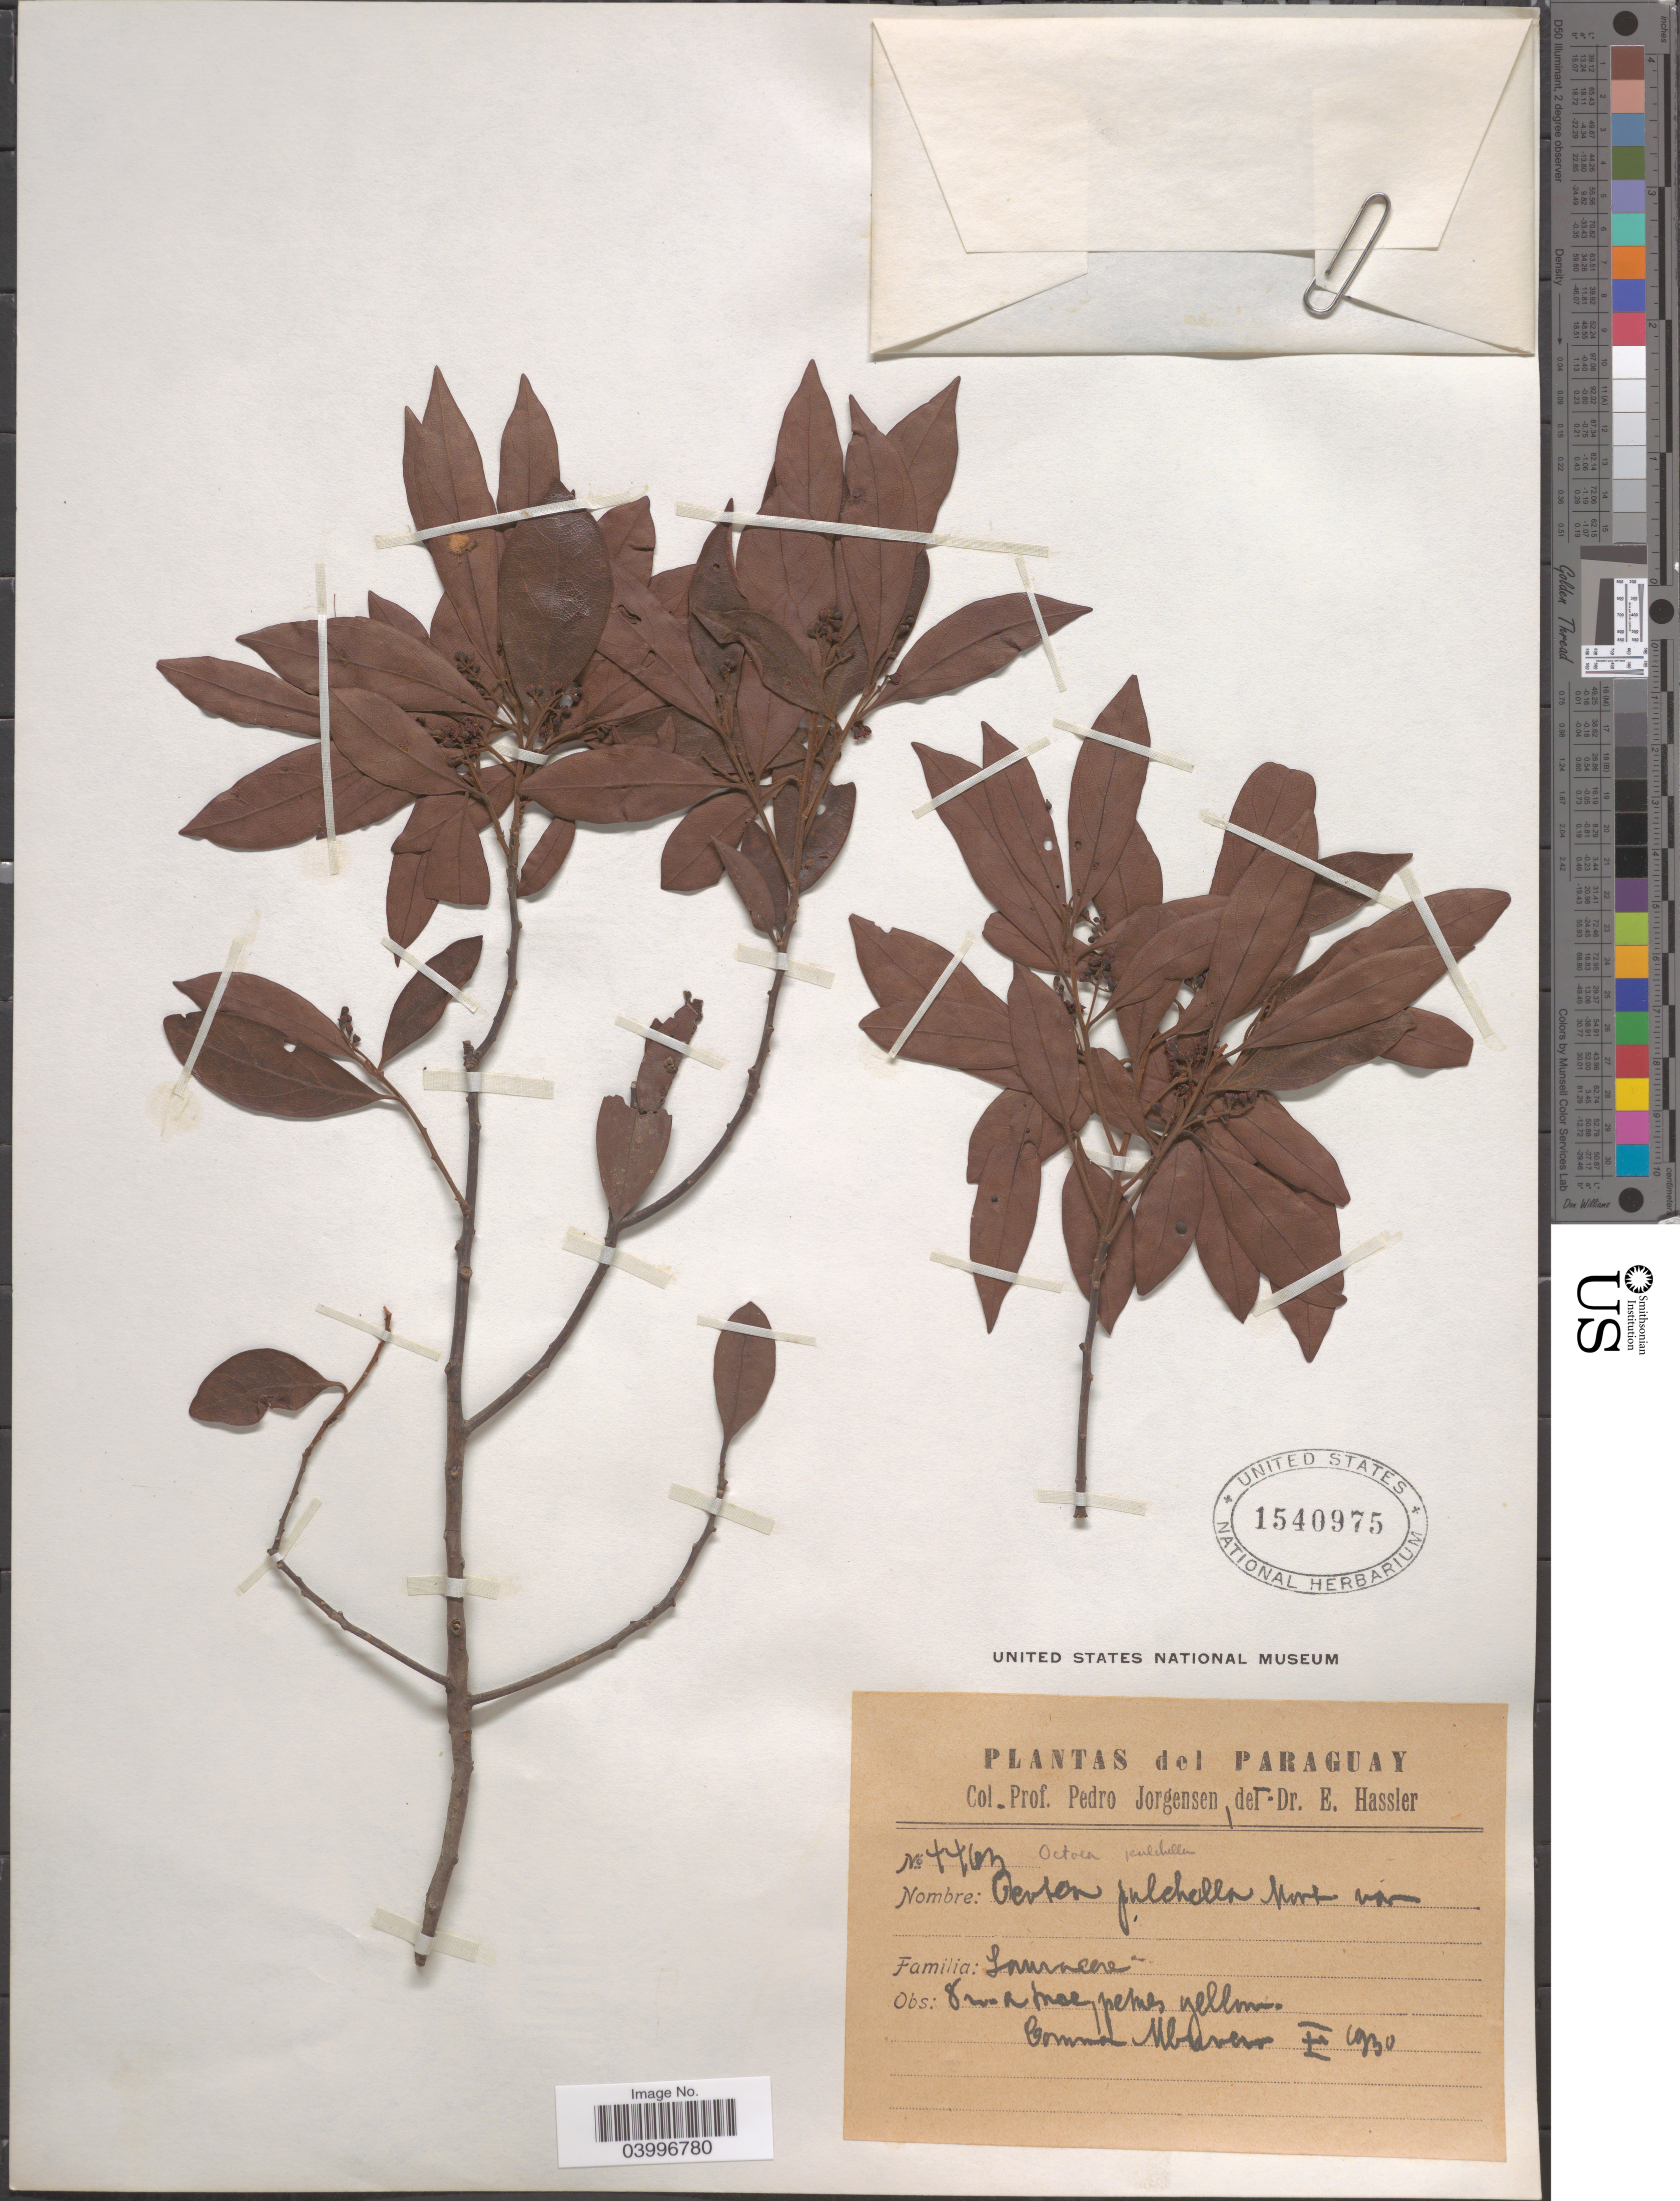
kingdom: Plantae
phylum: Tracheophyta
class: Magnoliopsida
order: Laurales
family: Lauraceae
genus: Ocotea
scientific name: Ocotea pulchella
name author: (Nees & Mart.) Mez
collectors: P. Jörgensen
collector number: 4463*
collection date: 1930-11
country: Paraguay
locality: Mburero.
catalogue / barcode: US 1540975